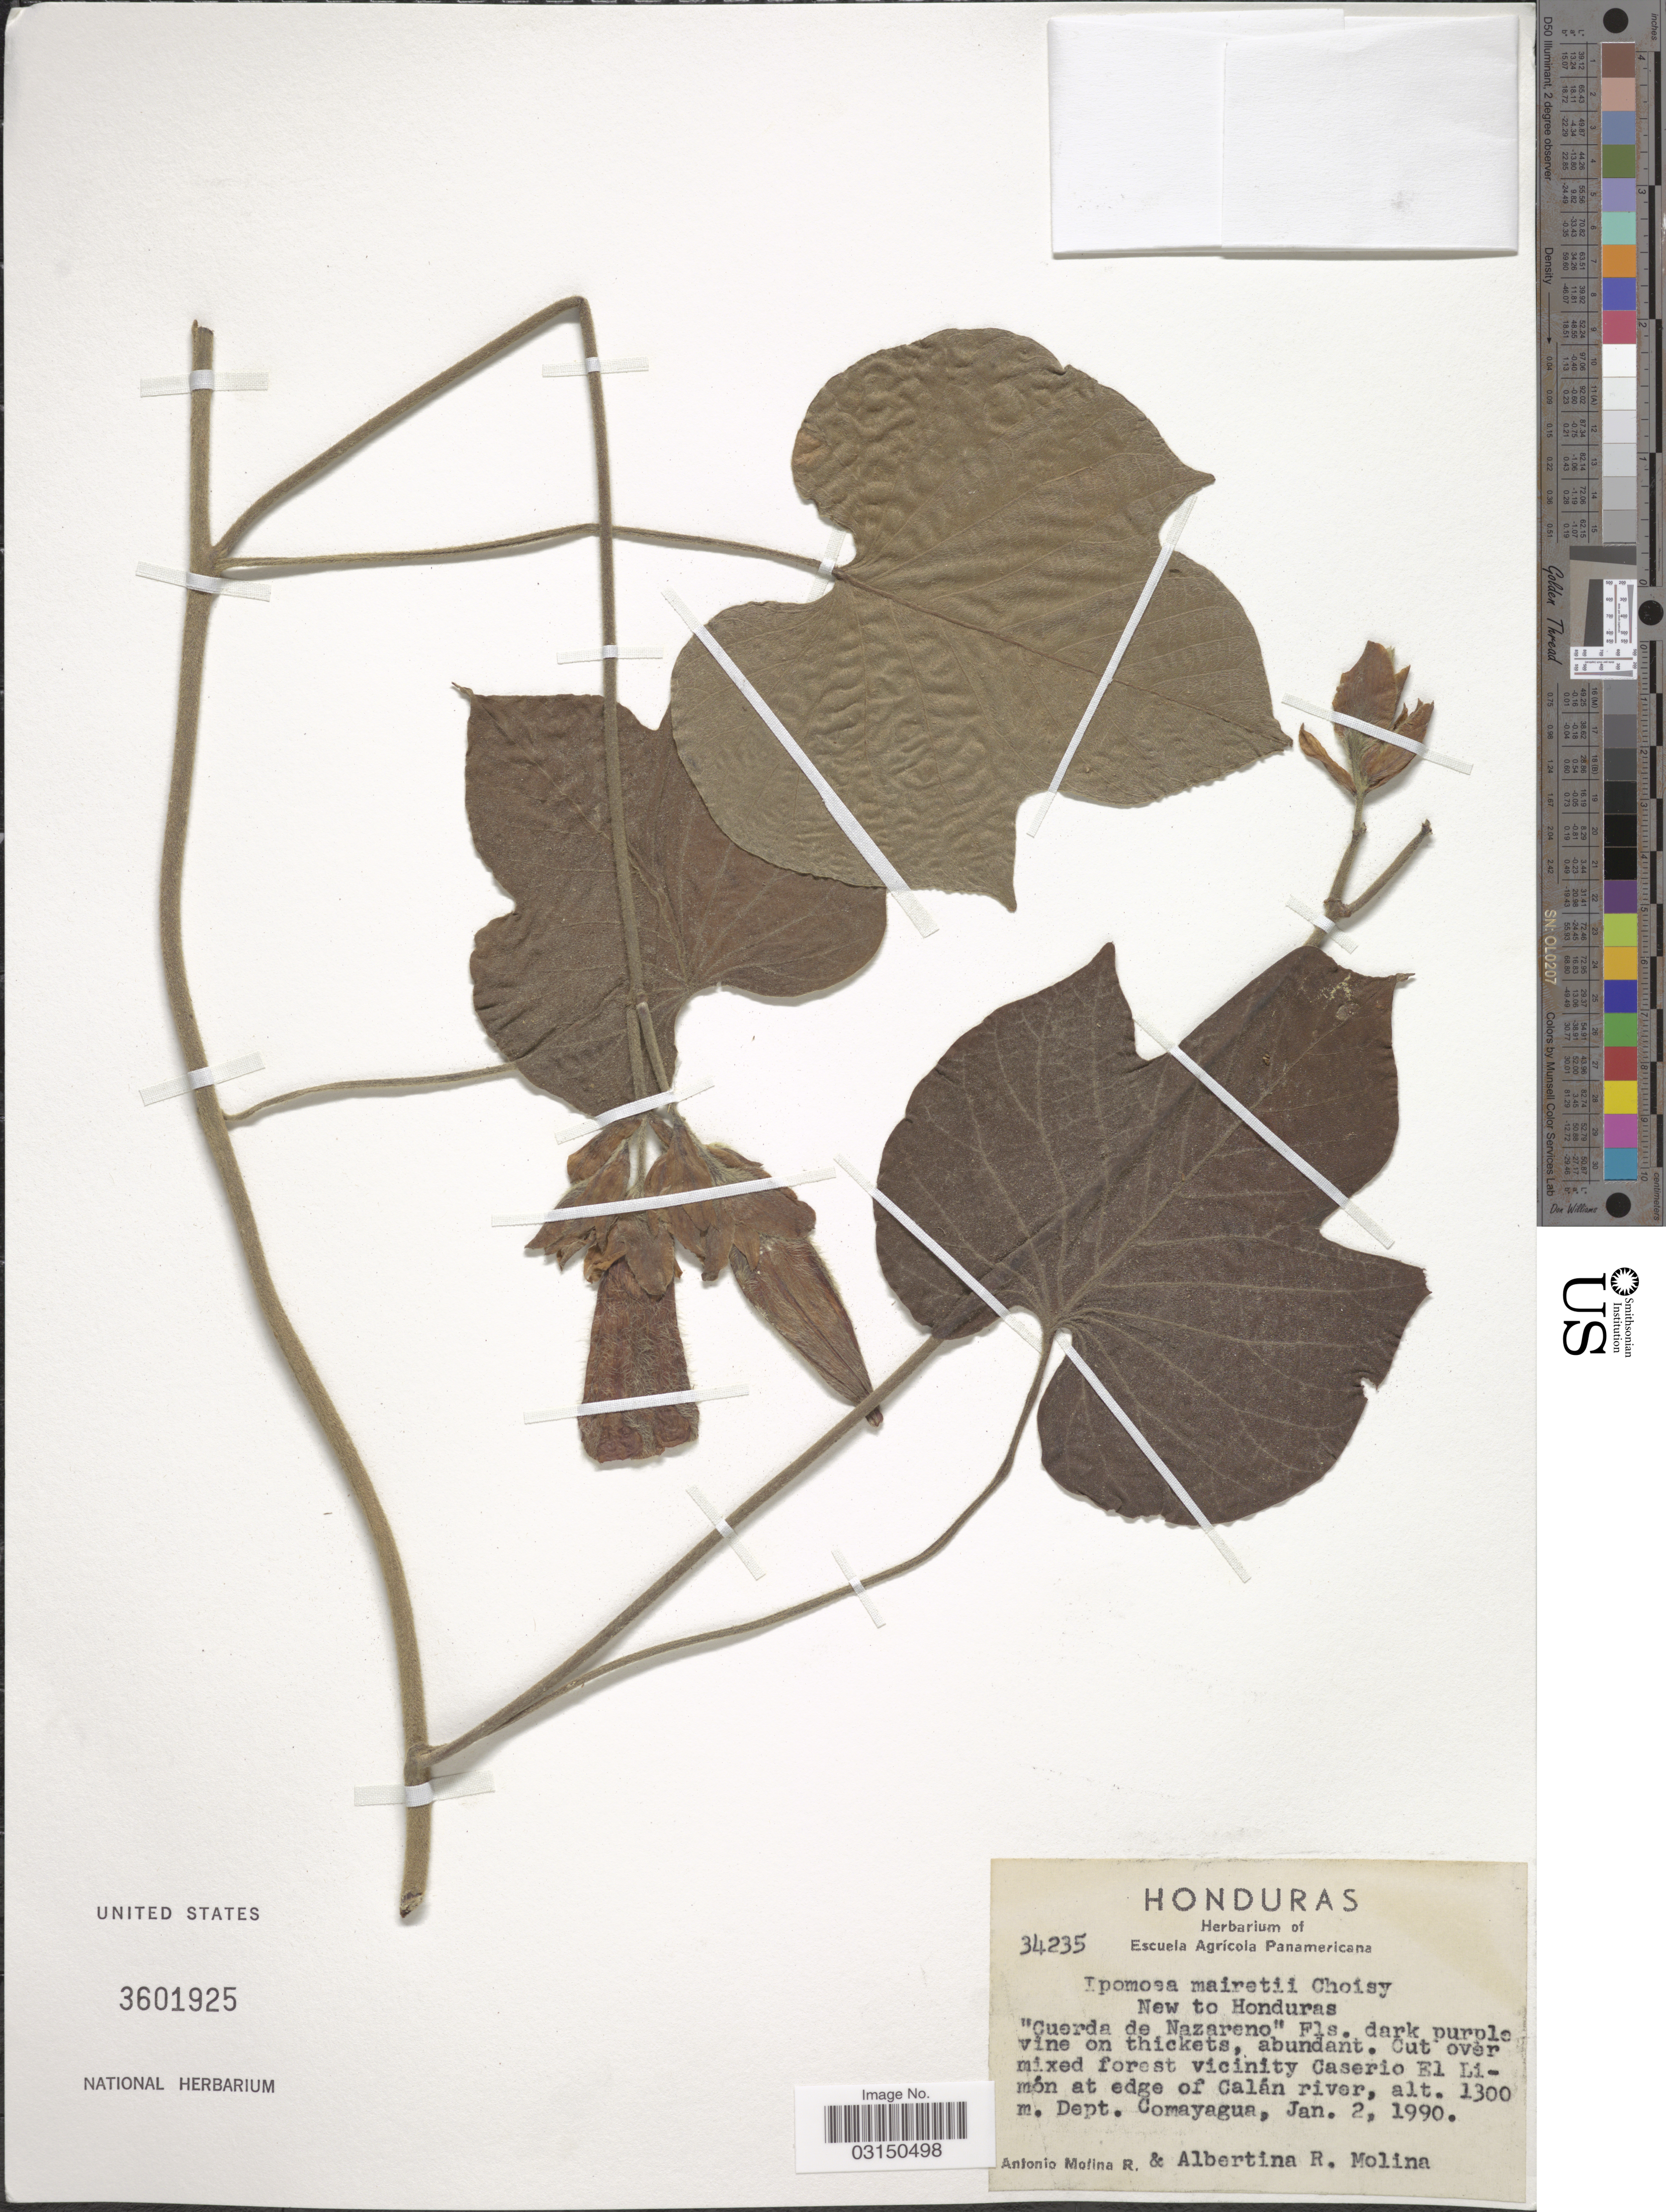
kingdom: Plantae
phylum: Tracheophyta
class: Magnoliopsida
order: Solanales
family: Convolvulaceae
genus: Ipomoea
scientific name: Ipomoea mairetii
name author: Choisy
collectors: A. Molina R. & A. R. Molina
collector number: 34235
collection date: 1990-01-02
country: Honduras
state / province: Comayagua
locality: Cut over mixed forest vicinity Caserio El Limón at edge of Calán river. Dept. Comayagua.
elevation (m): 1300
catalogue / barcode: US 3601925